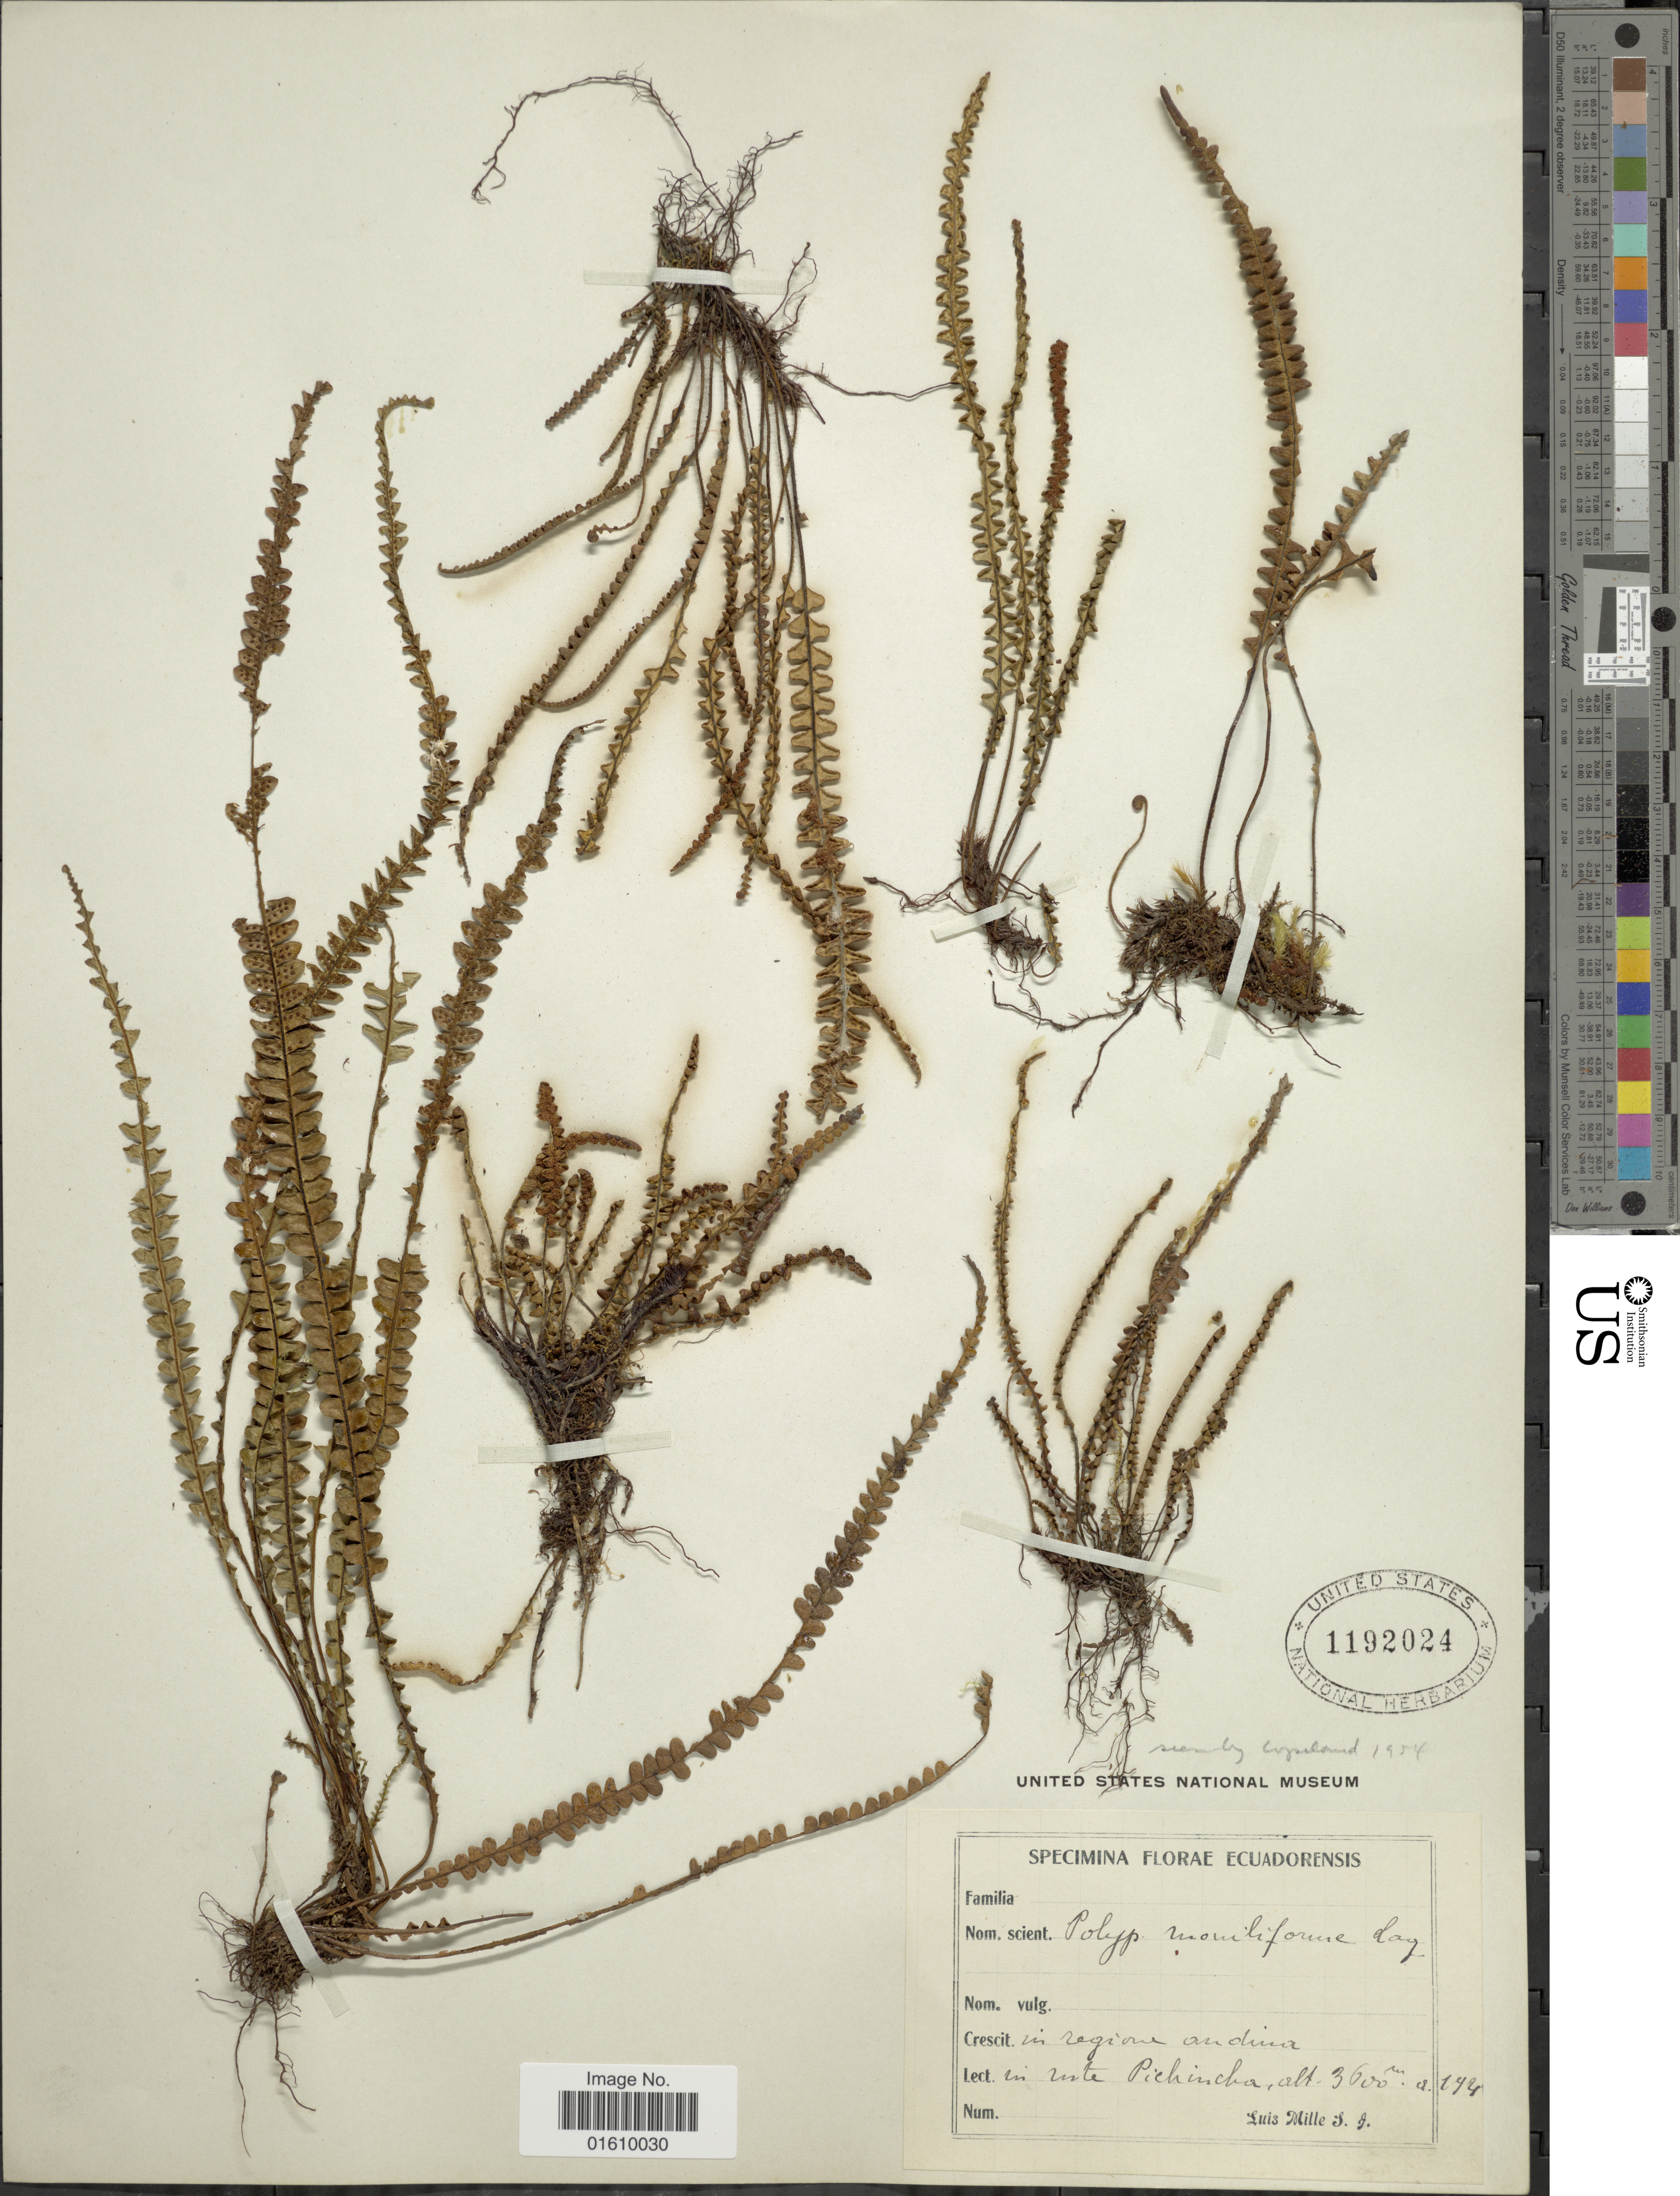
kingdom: Plantae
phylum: Tracheophyta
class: Polypodiopsida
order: Polypodiales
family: Polypodiaceae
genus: Melpomene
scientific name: Melpomene moniliformis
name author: (Lag. ex Sw.) A.R. Sm. & R.C. Moran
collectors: L. Mille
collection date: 1921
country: Ecuador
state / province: Pichincha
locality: In regiona In om ohina. In mts Pichincha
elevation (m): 3600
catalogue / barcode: US 1192024